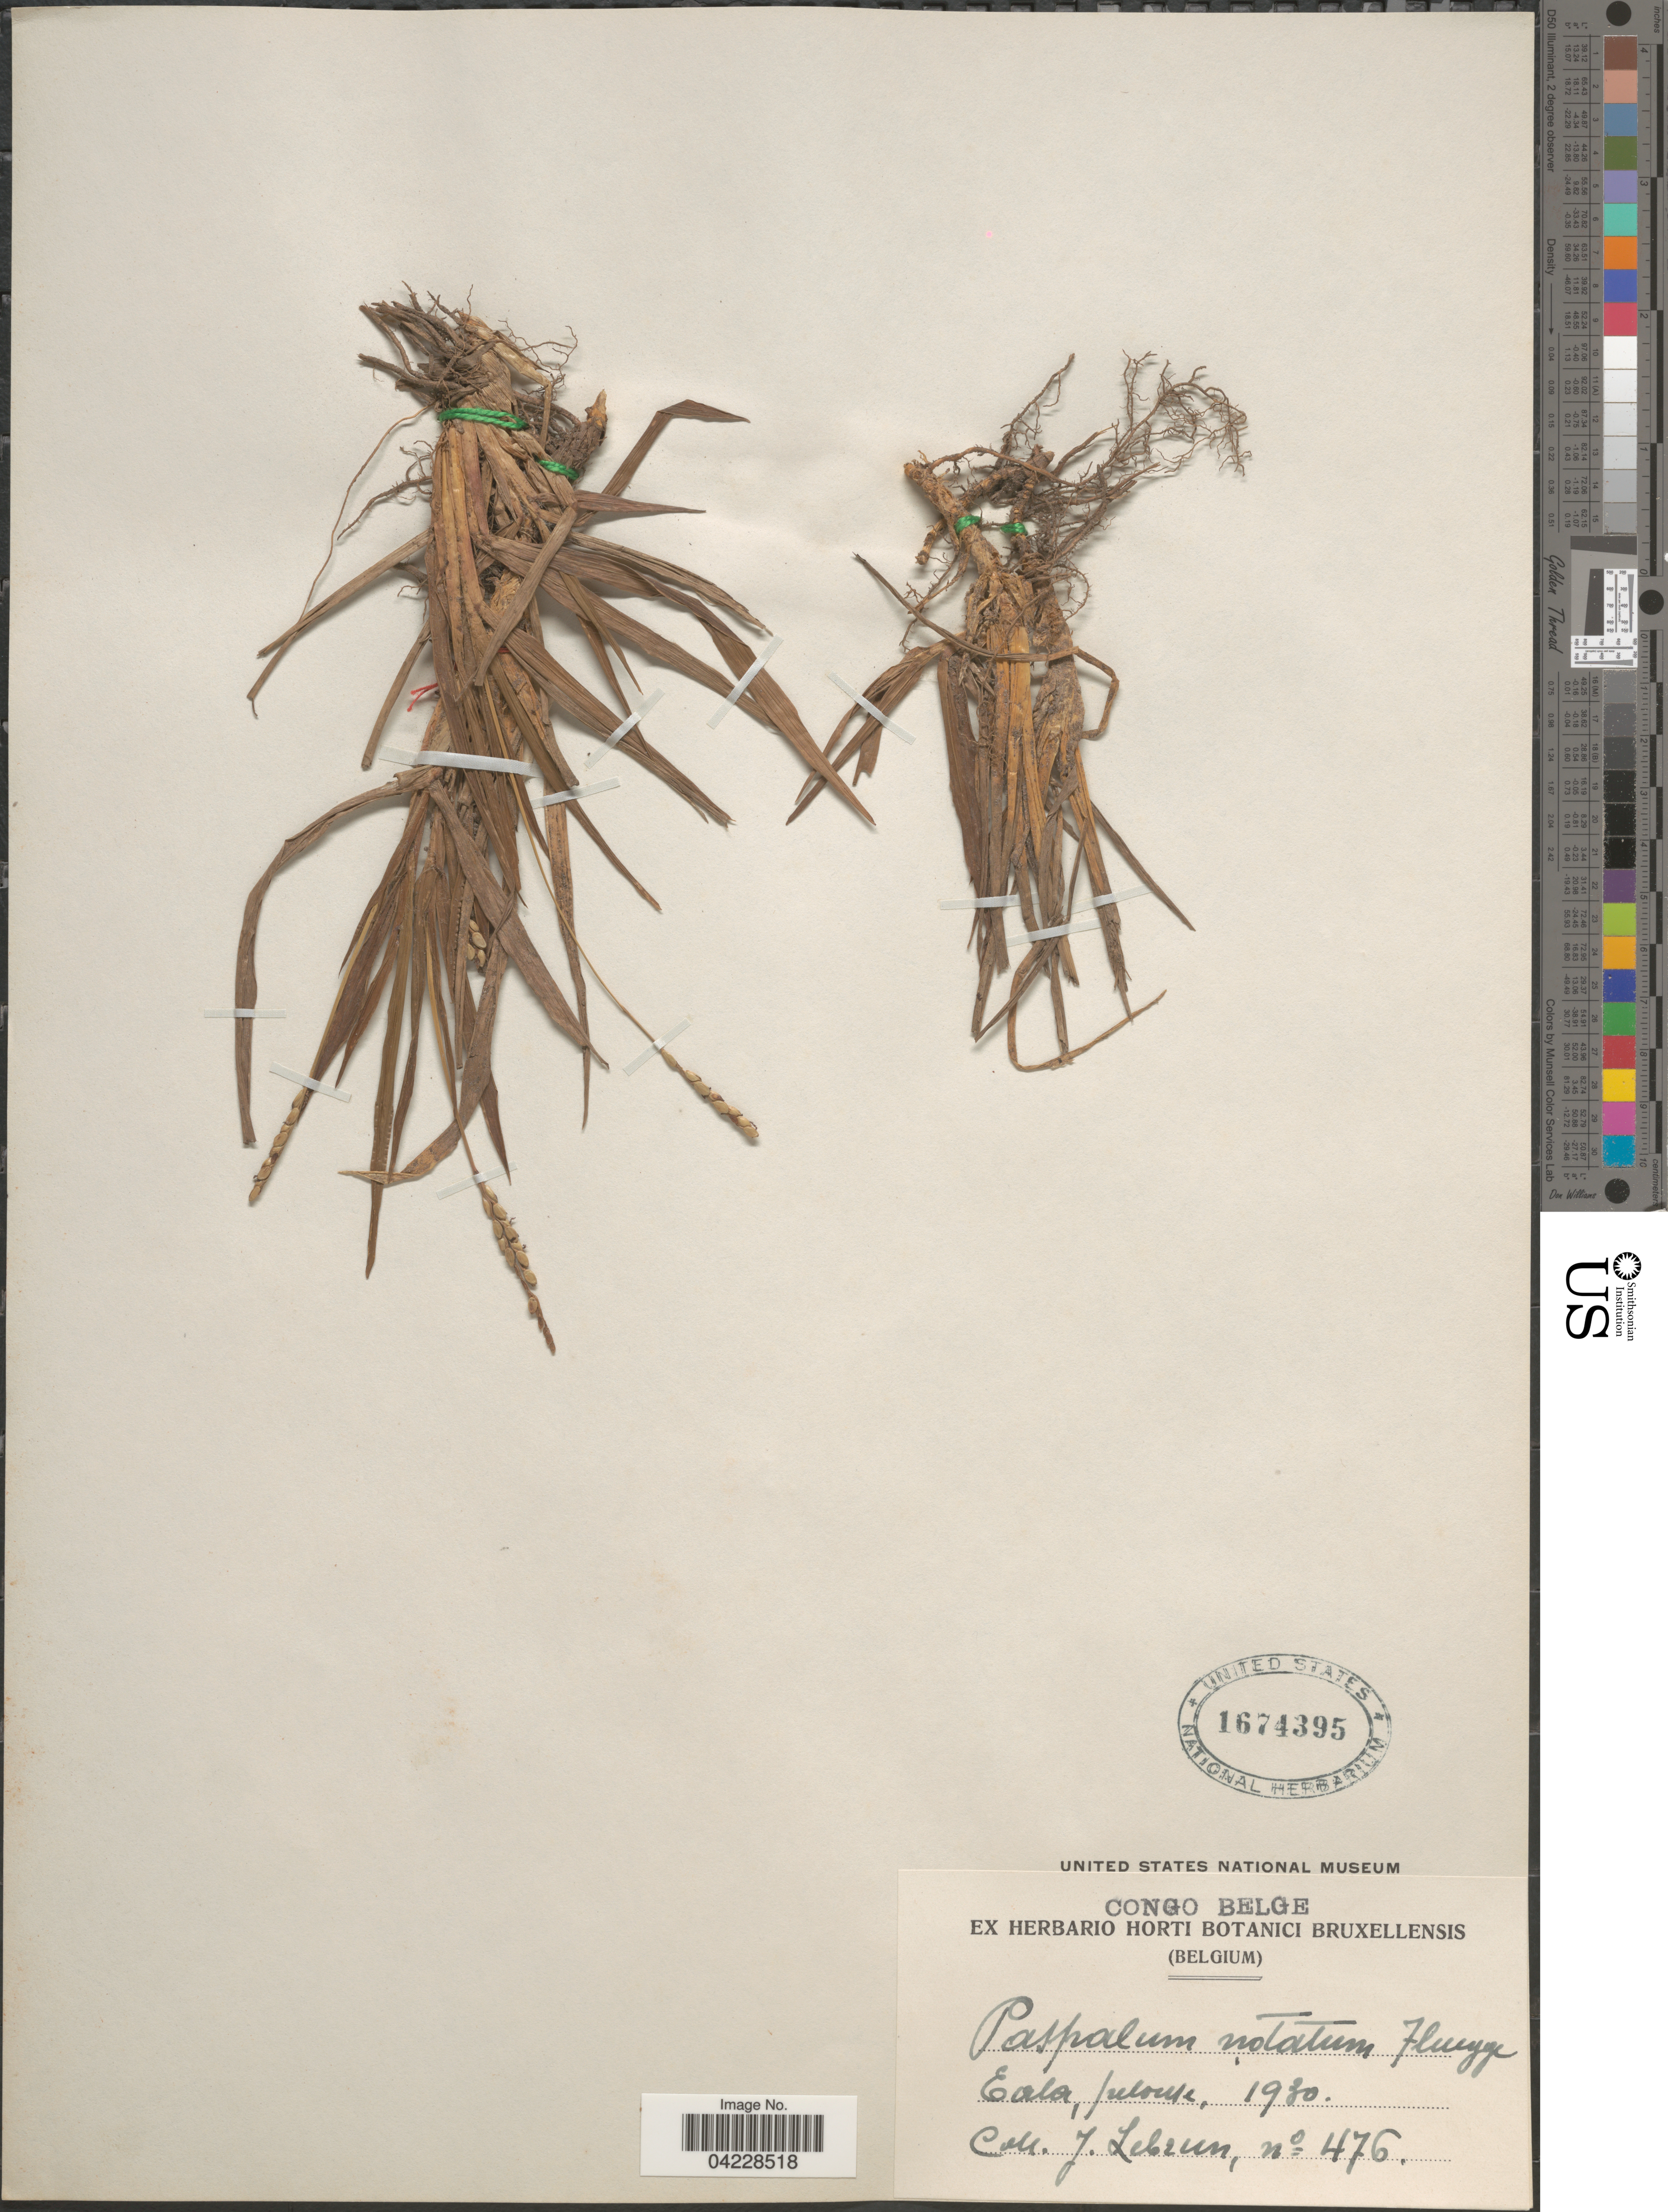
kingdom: Plantae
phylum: Tracheophyta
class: Liliopsida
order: Poales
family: Poaceae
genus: Paspalum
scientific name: Paspalum notatum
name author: Flüggé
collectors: J. A. Lebrun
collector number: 476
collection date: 1930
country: Congo, Democratic Republic of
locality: Congo Belge. Eolo, pelouse.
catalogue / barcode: US 1674395